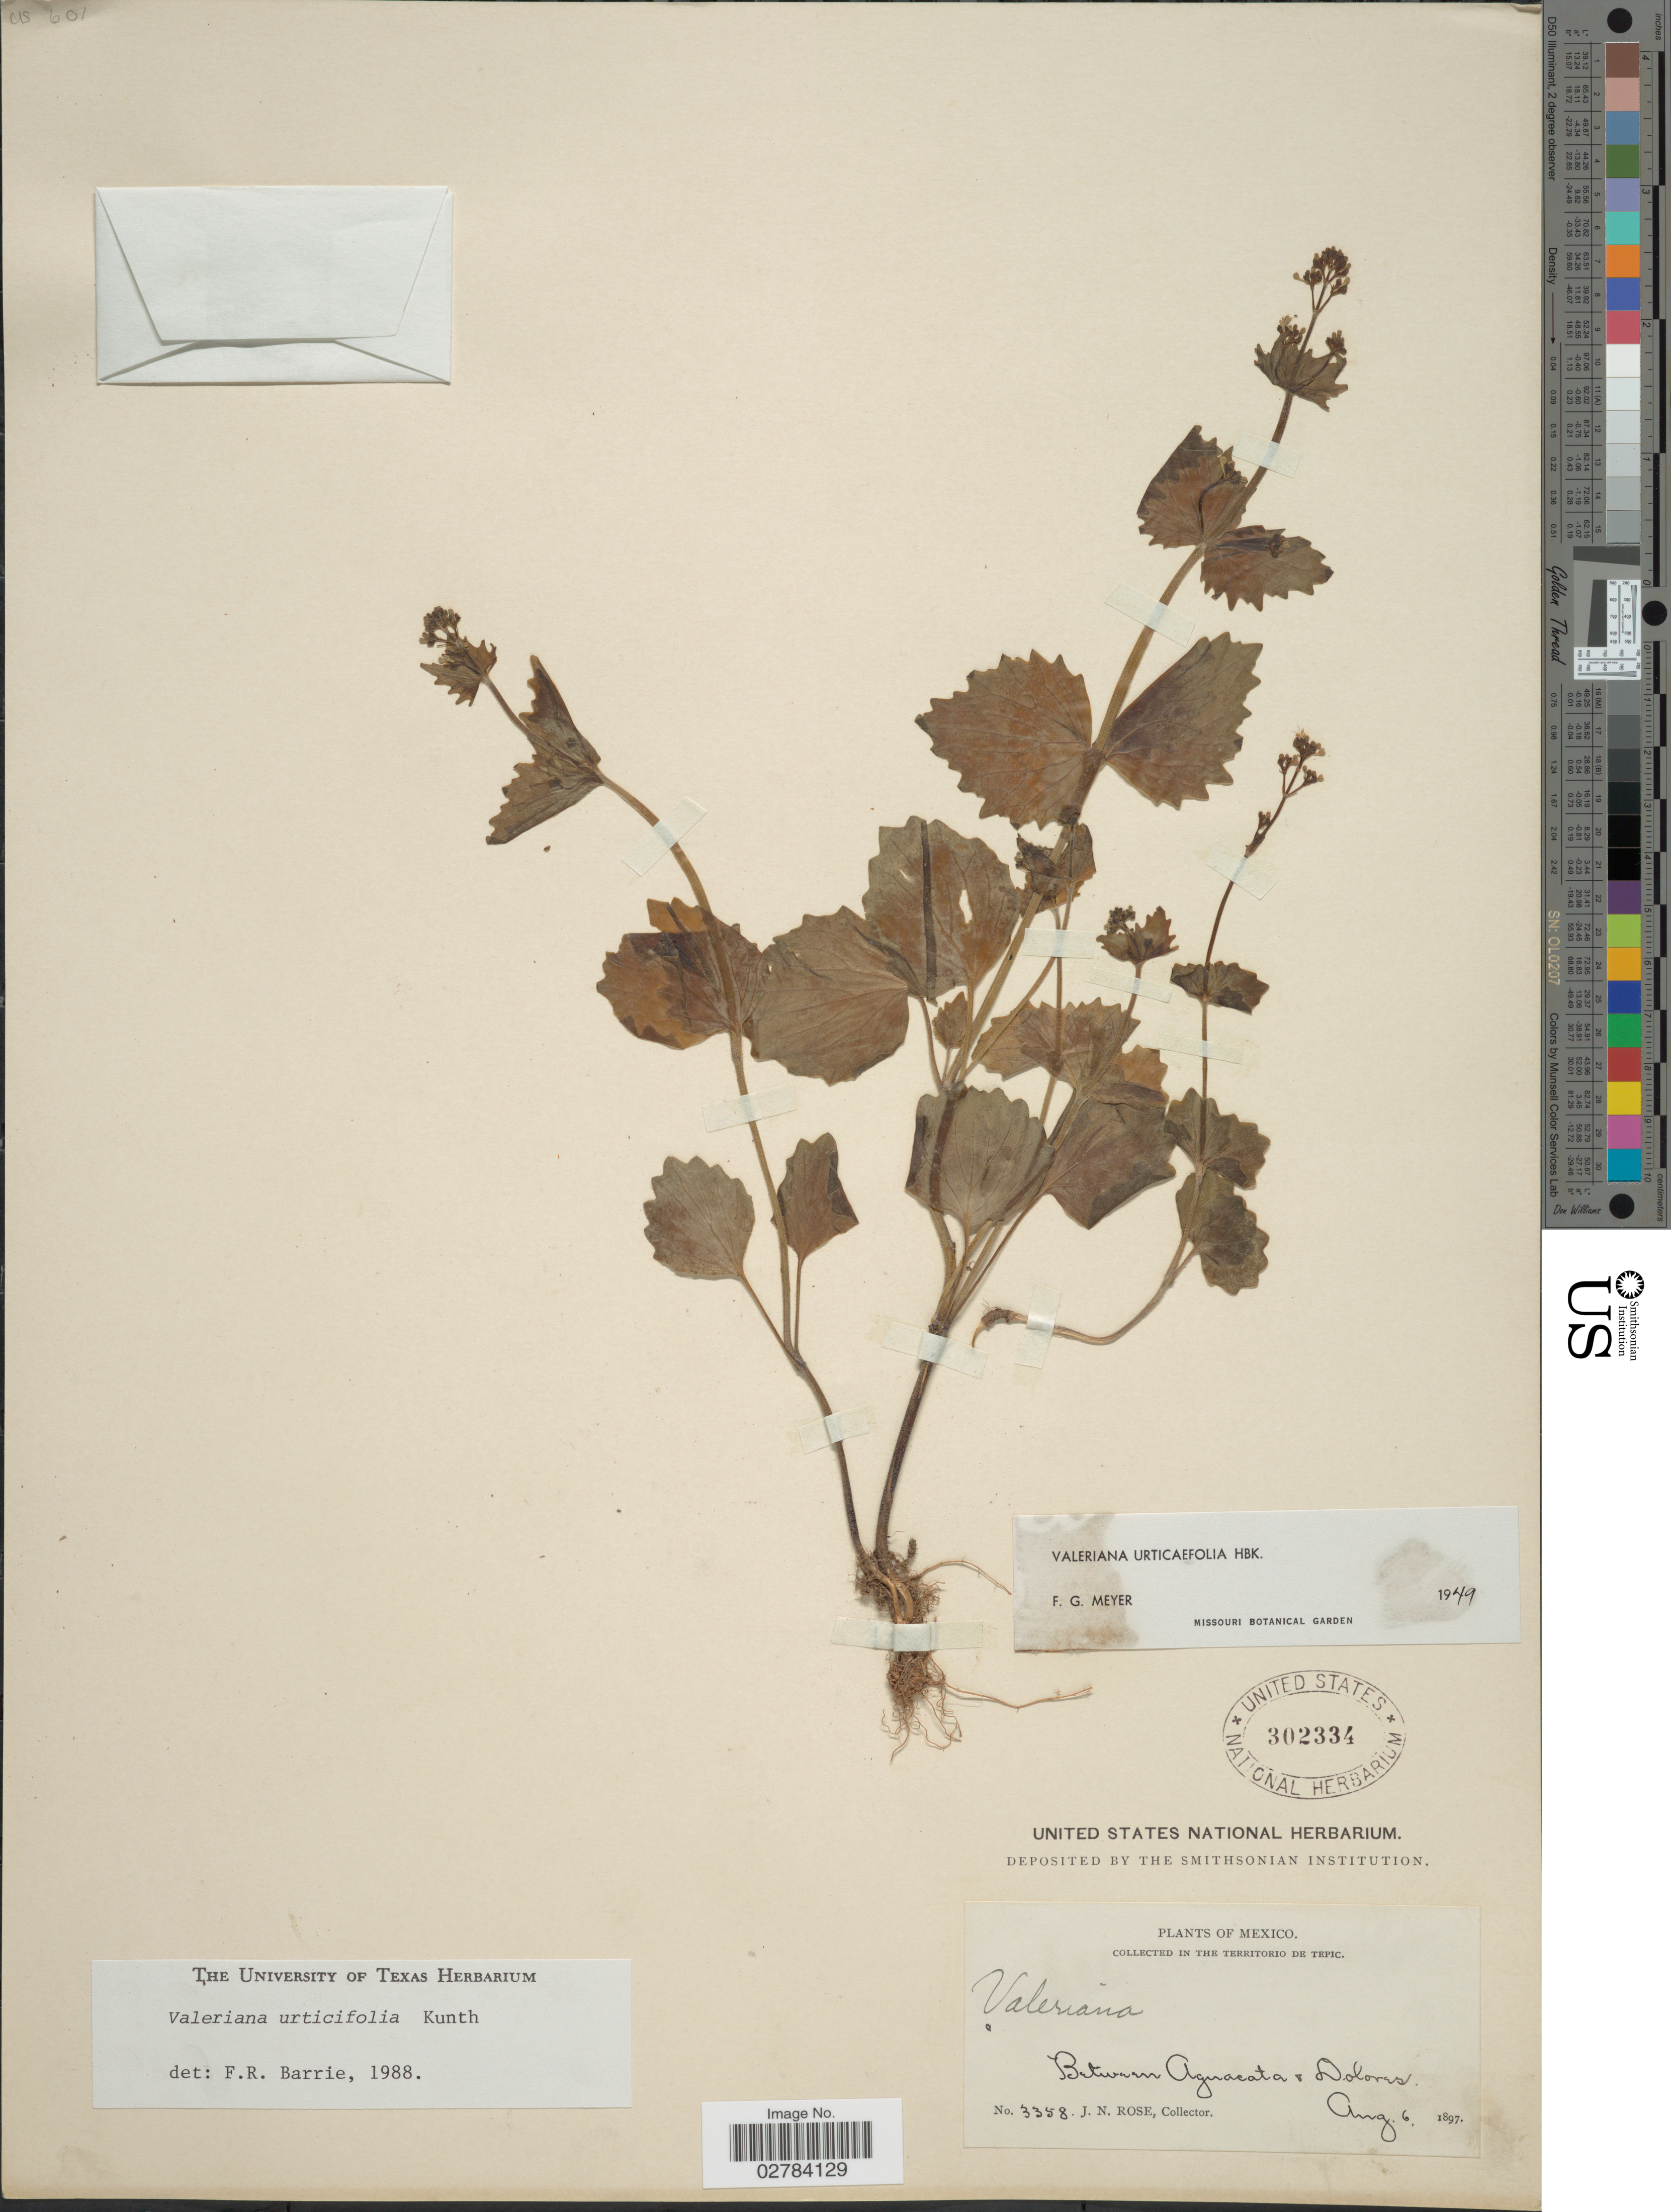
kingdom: Plantae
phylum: Tracheophyta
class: Magnoliopsida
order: Dipsacales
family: Caprifoliaceae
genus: Valeriana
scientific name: Valeriana urticaefolia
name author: Kunth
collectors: J. N. Rose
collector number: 3358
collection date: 1897-08-06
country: Mexico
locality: Territorio de Tepic, Between Aguacata & Dolores.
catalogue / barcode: US 302334